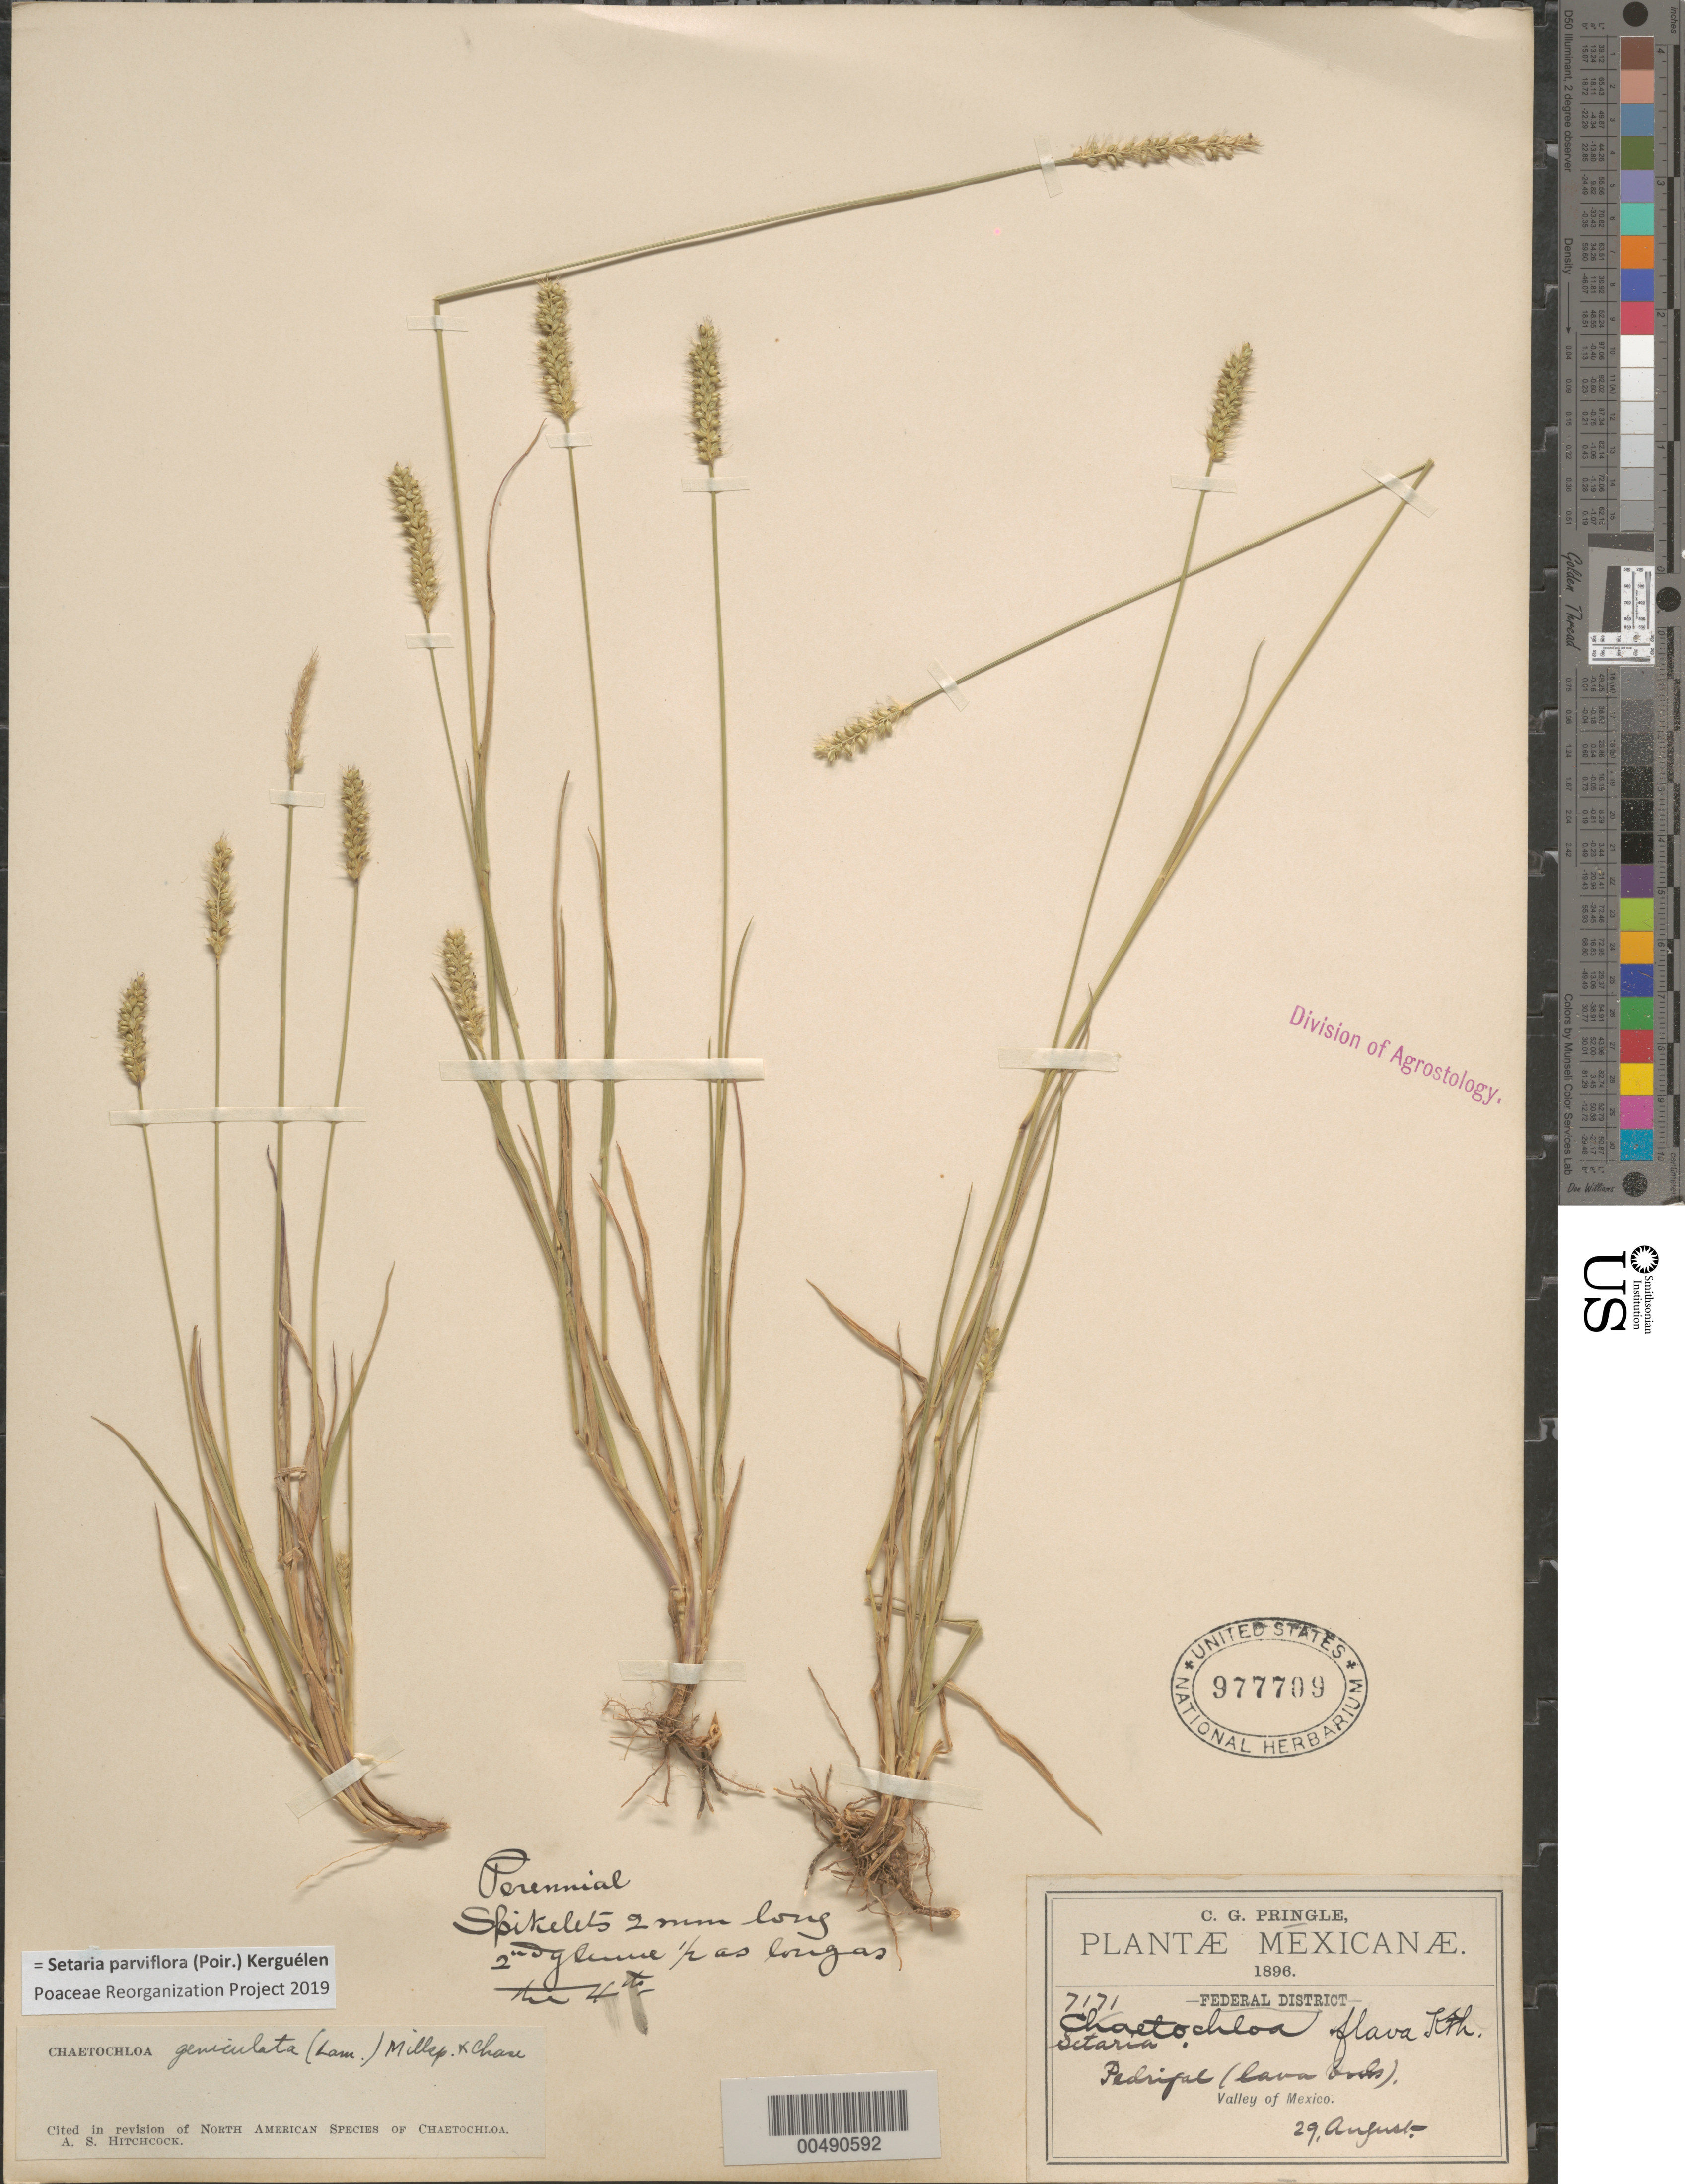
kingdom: Plantae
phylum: Tracheophyta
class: Liliopsida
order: Poales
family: Poaceae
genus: Setaria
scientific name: Setaria parviflora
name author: (Poir.) Kerguélen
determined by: Poaceae Reorganization Project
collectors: C. G. Pringle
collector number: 7171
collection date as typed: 29 Aug 1896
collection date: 1896-08-29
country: Mexico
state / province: Distrito Federal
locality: Valley of Mexico, Pedrigal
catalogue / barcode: US 977709